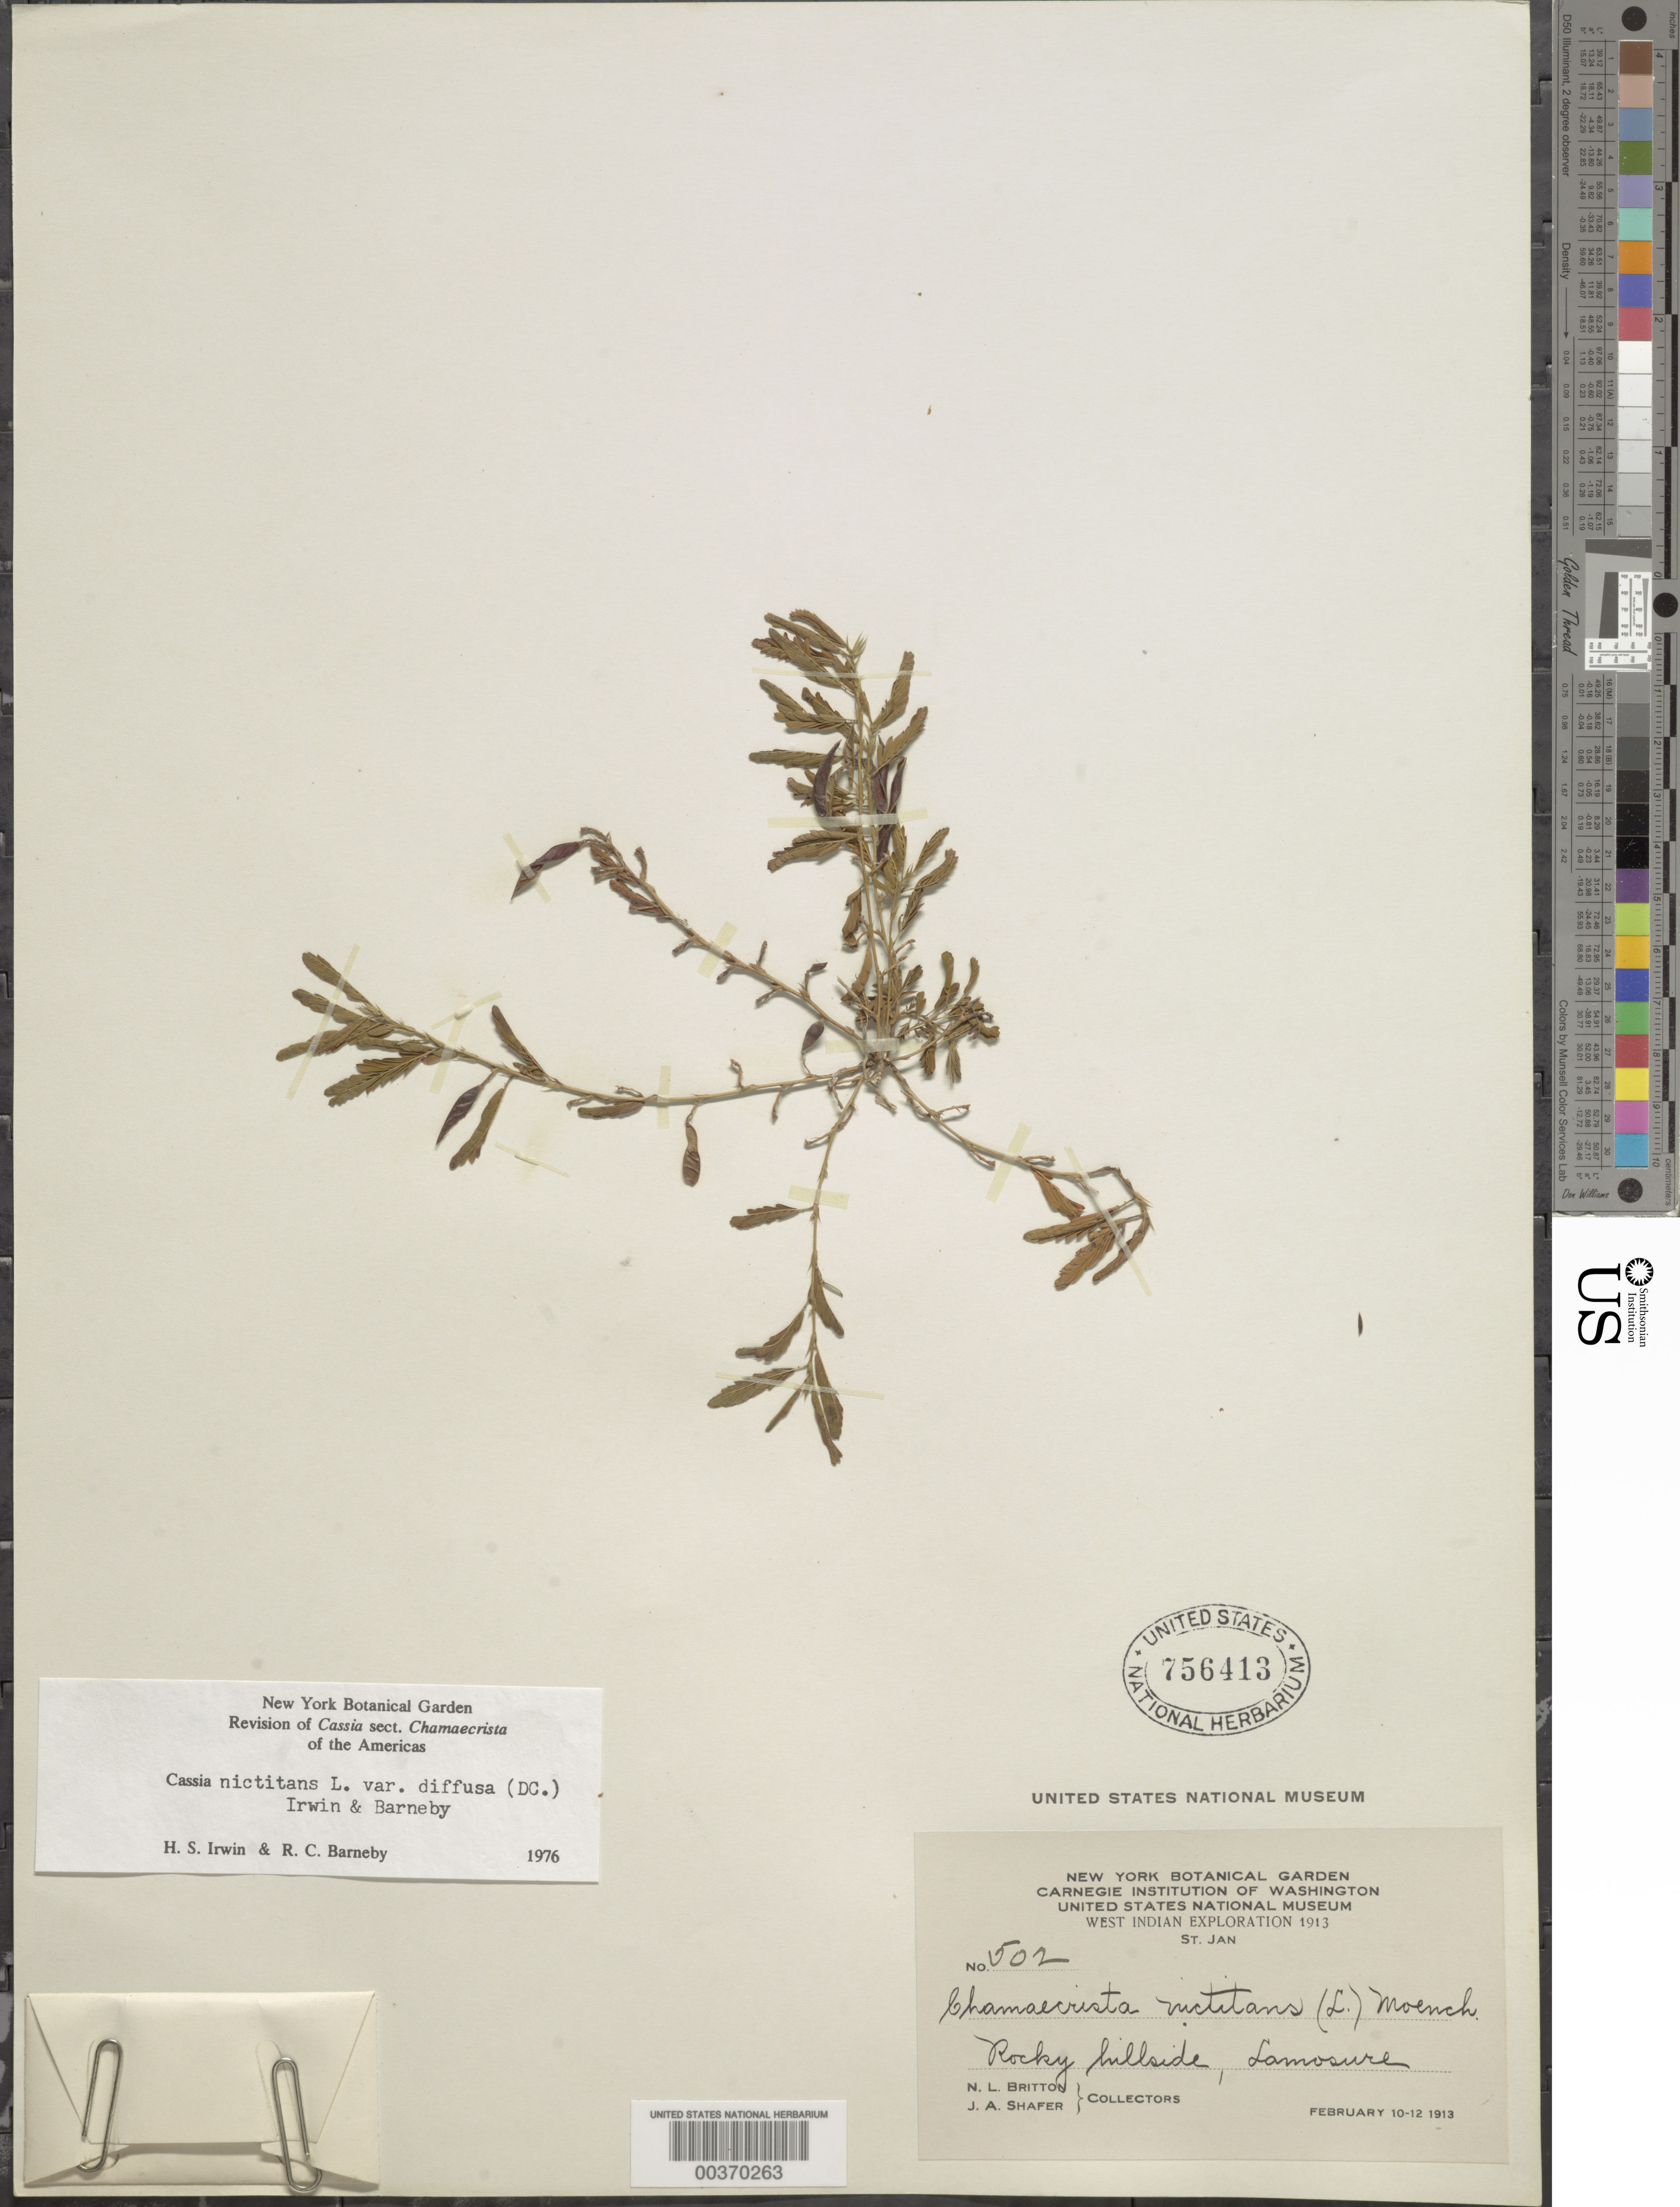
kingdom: Plantae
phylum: Tracheophyta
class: Magnoliopsida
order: Fabales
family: Fabaceae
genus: Chamaecrista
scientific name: Chamaecrista nictitans var. diffusa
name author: (DC.) H.S. Irwin & Barneby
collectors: N. Britton & J. A. Shafer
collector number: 502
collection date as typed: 10 Feb 1913 to 12 Feb 1913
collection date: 1913-02-10/1913-02-12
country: U.S. Virgin Islands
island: St. John Island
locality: Lamosure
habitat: Rocky hillside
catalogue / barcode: US 756413